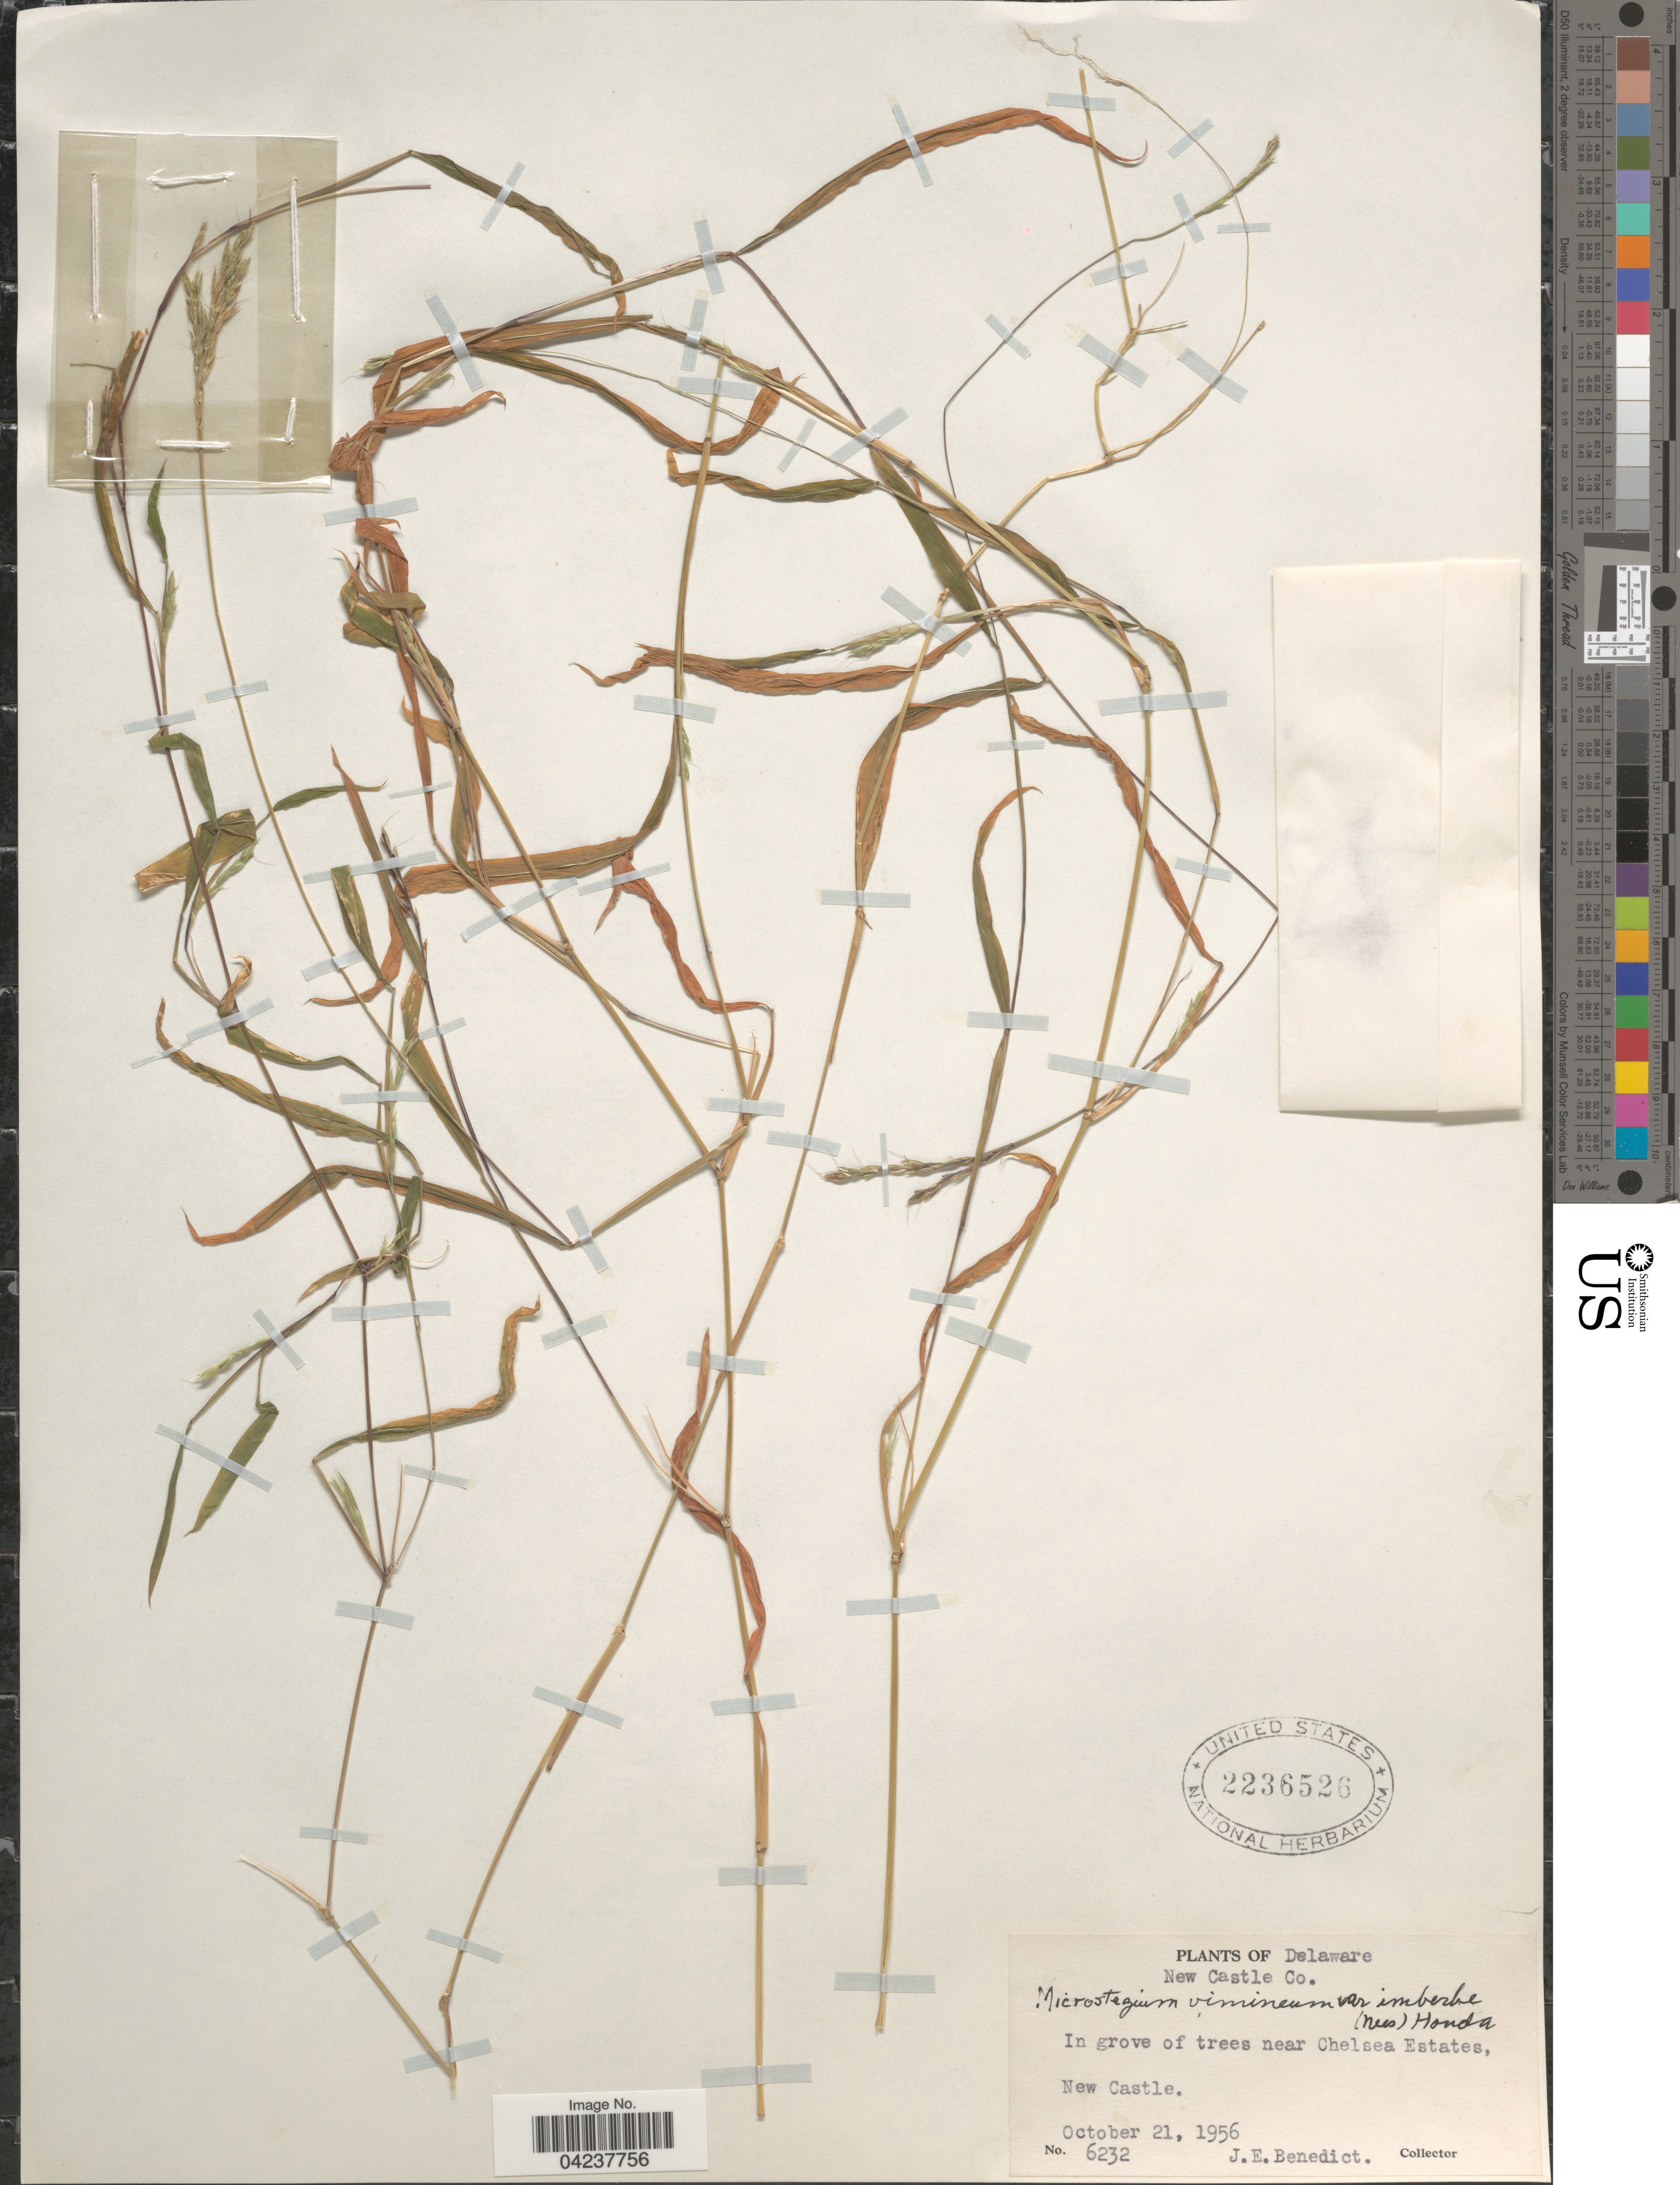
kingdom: Plantae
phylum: Tracheophyta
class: Liliopsida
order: Poales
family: Poaceae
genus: Microstegium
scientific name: Microstegium vimineum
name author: (Trin.) A. Camus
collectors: J. Benedict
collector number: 6232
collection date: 1956-10-21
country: United States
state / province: Delaware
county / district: New Castle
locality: New Castle Co. In grove of trees near Chelsea Estates, New Castle.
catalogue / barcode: US 2236526